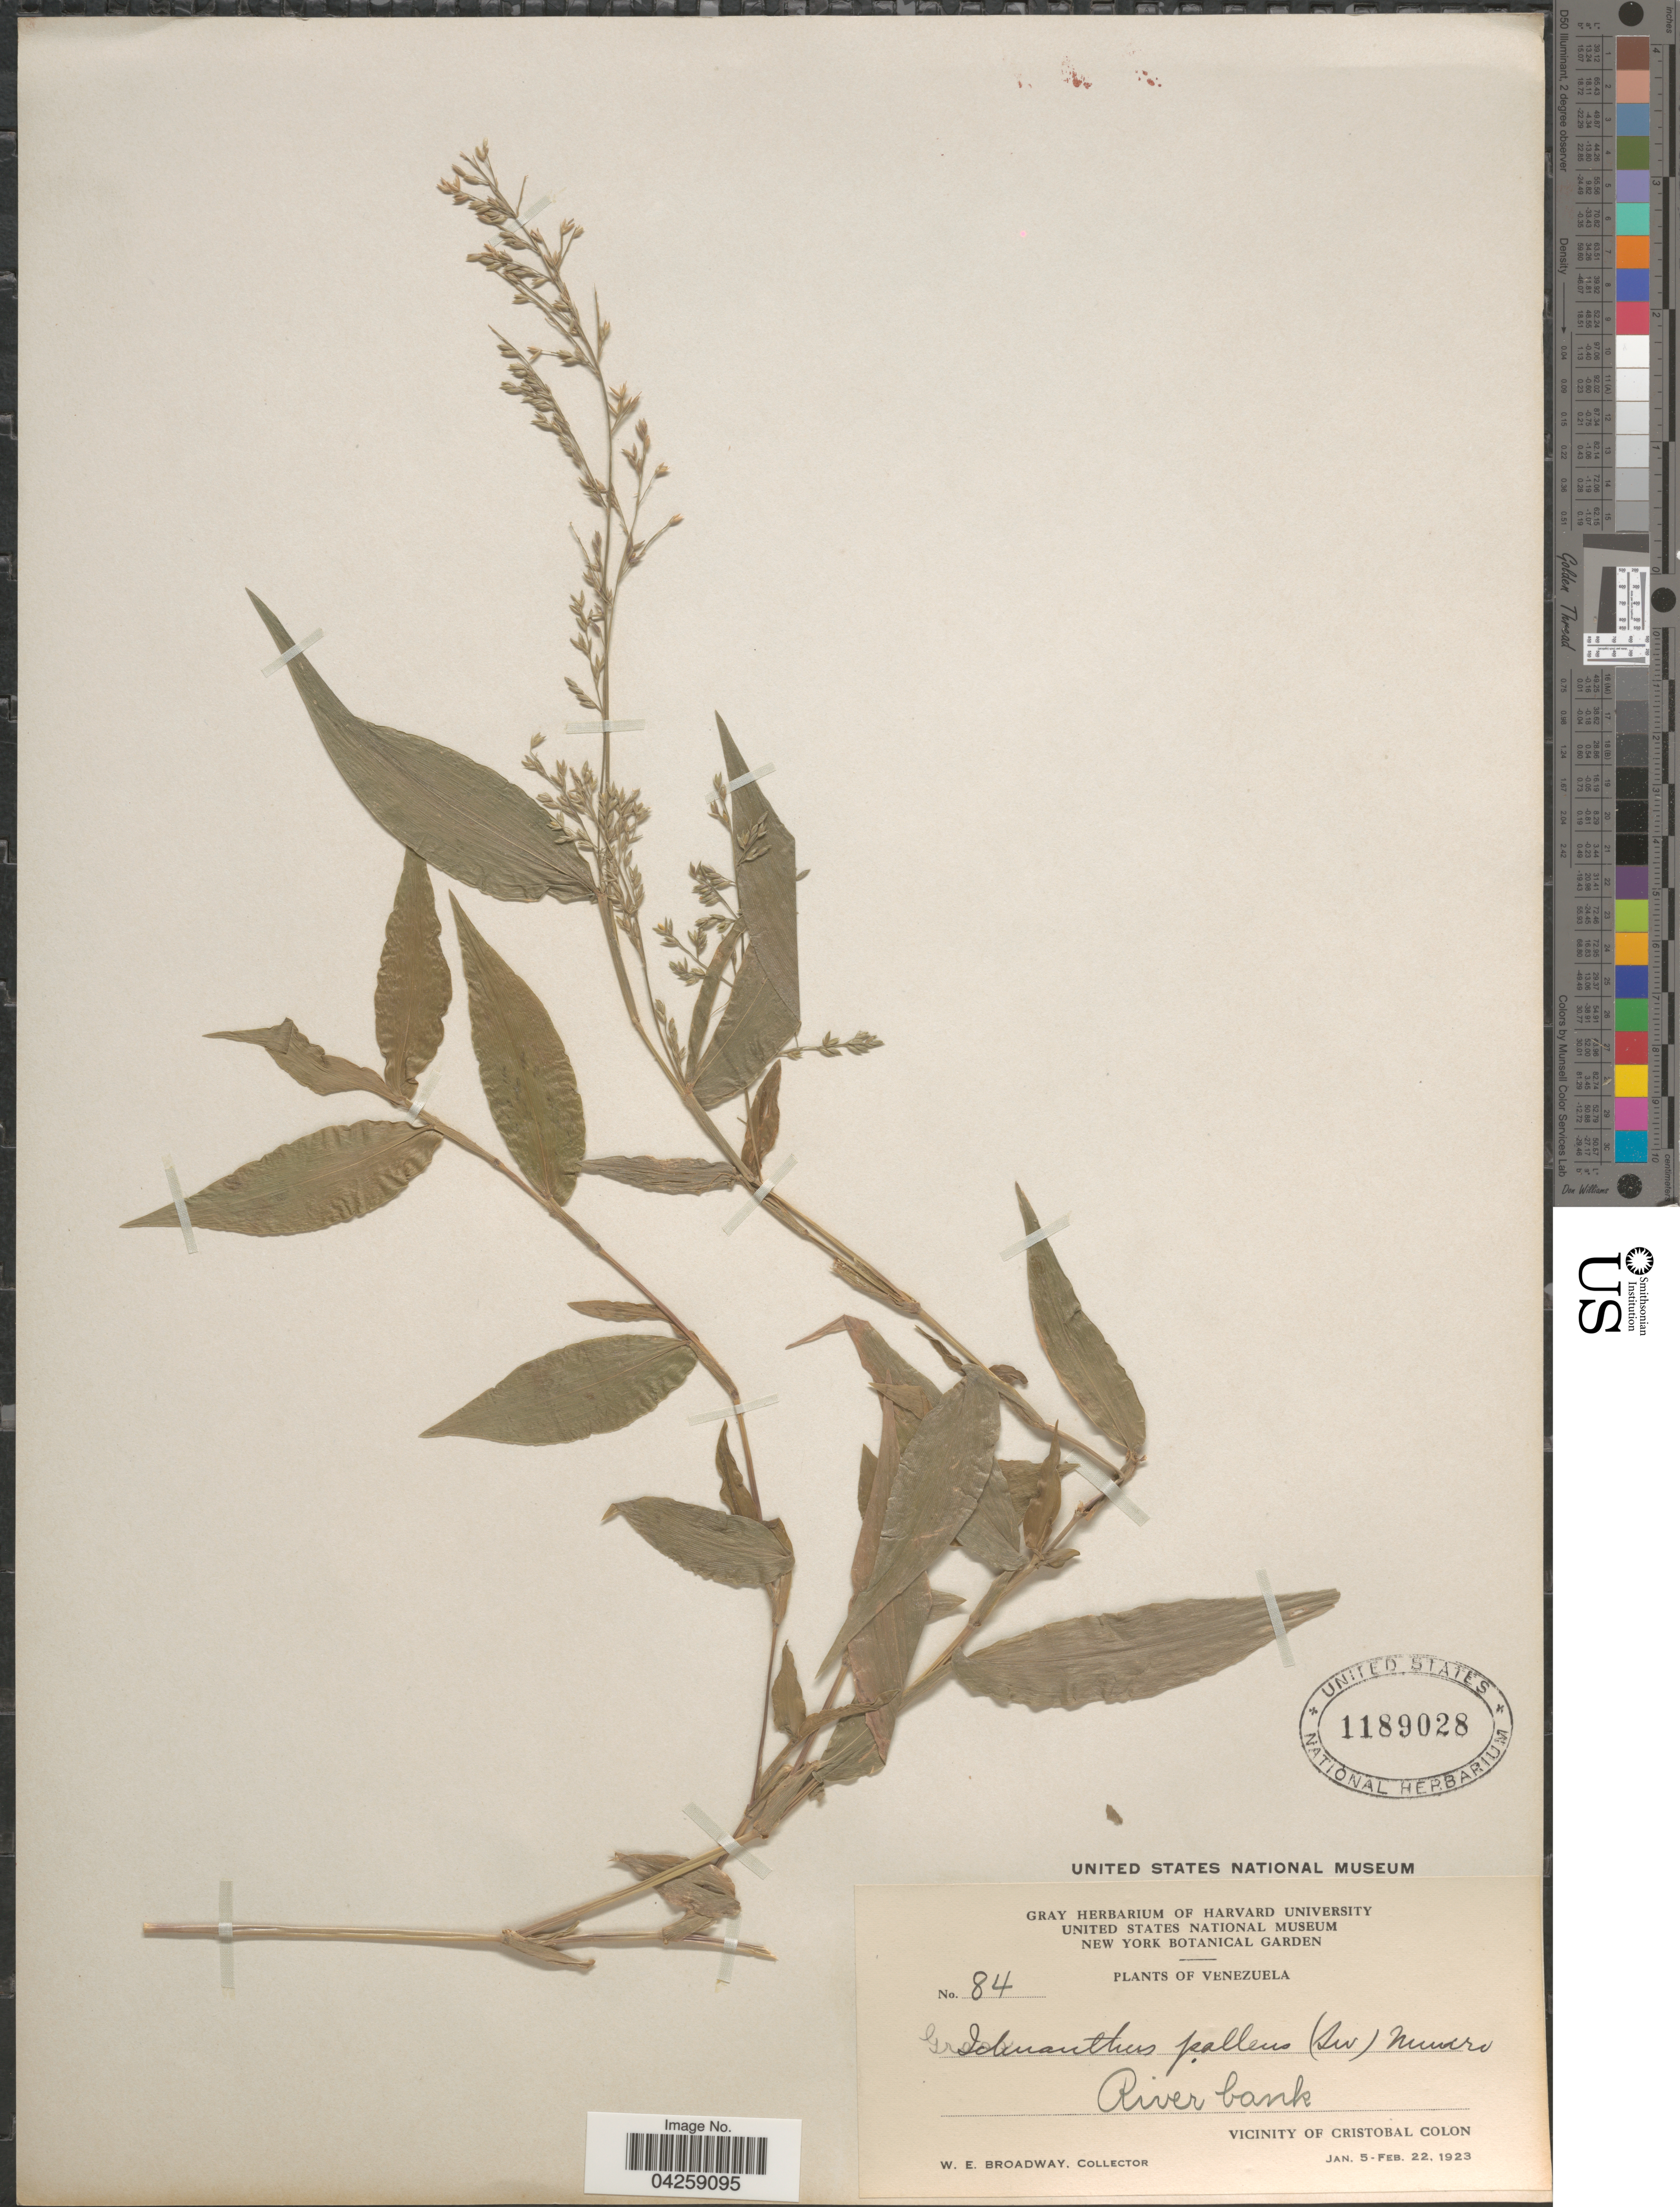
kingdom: Plantae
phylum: Tracheophyta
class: Liliopsida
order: Poales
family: Poaceae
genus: Ichnanthus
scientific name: Ichnanthus pallens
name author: (Sw.) Munro ex Benth.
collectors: W. E. Broadway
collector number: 84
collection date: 1923-01-05/1923-02-22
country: Venezuela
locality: River bank. Vicinity of Cristobal Colon.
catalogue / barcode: US 1189028